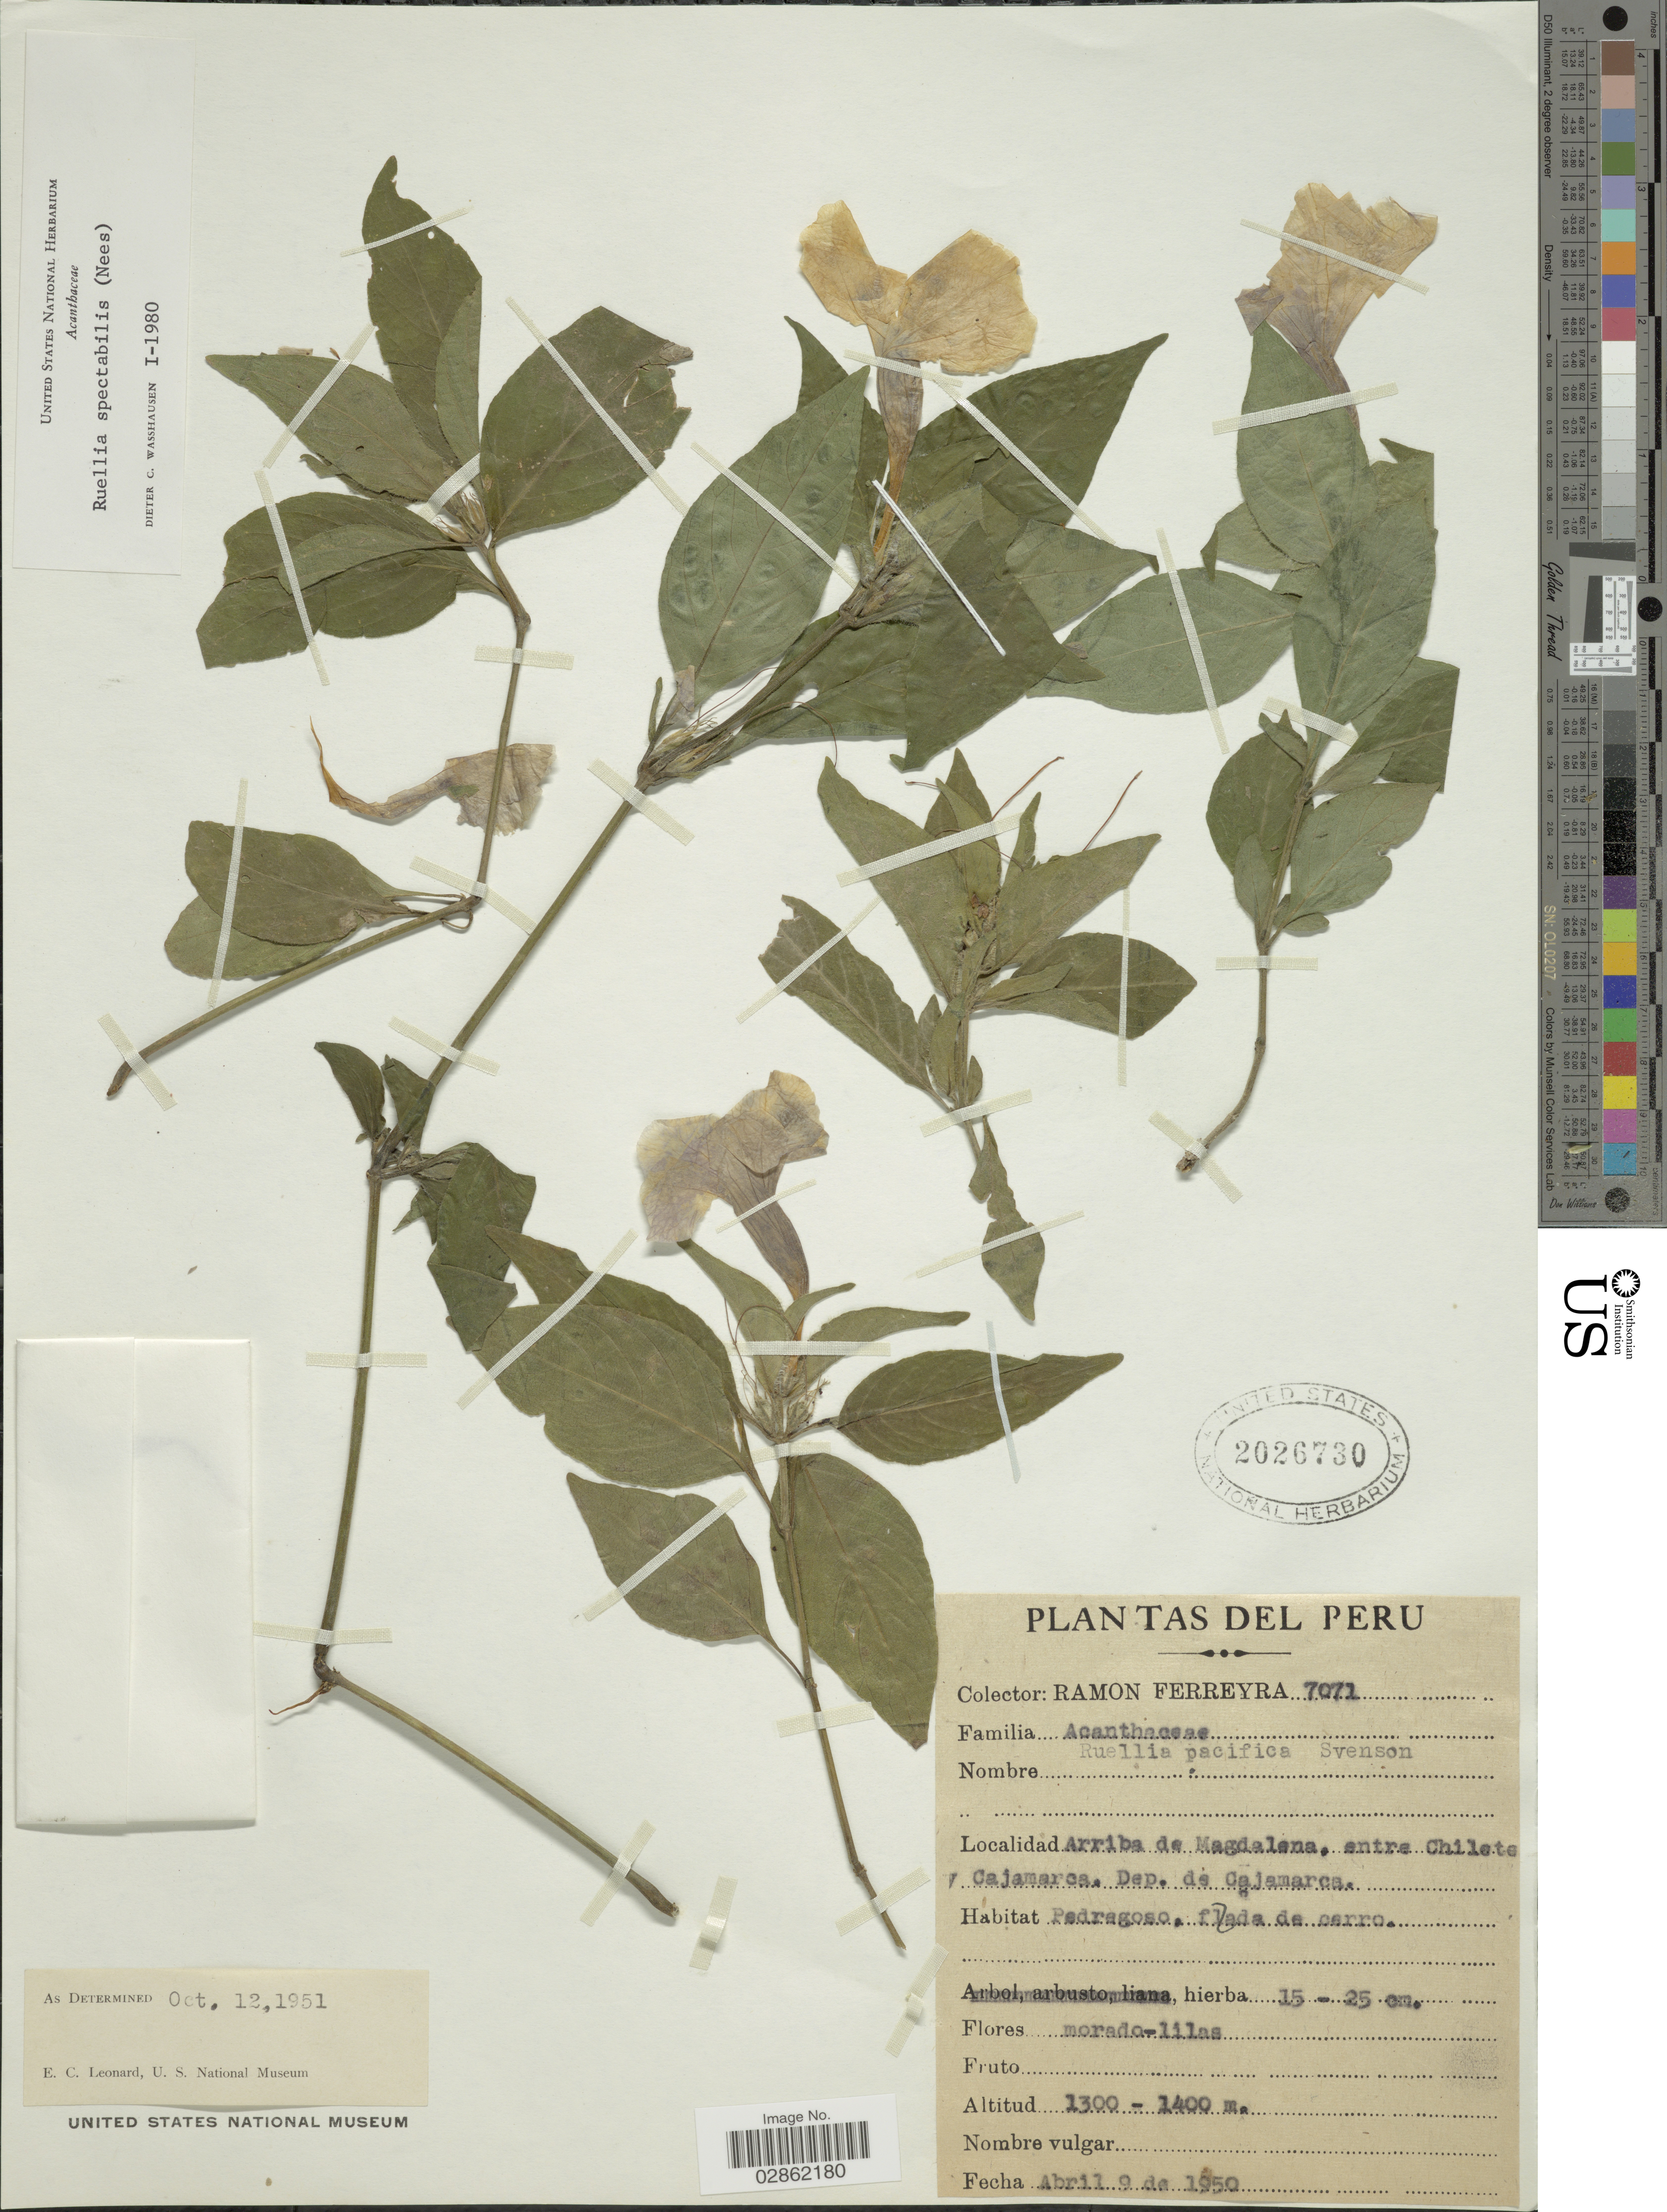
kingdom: Plantae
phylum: Tracheophyta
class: Magnoliopsida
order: Lamiales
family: Acanthaceae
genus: Ruellia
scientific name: Ruellia spectabilis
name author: (Hook.) G. Nicholson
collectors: R. A. Ferreyra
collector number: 7071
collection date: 1950-04-09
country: Peru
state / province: Cajamarca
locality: Arriba de Magdalena, entre Chilete y Cajamarca, Dep. de Cajamarca.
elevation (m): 1300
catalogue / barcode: US 2026730